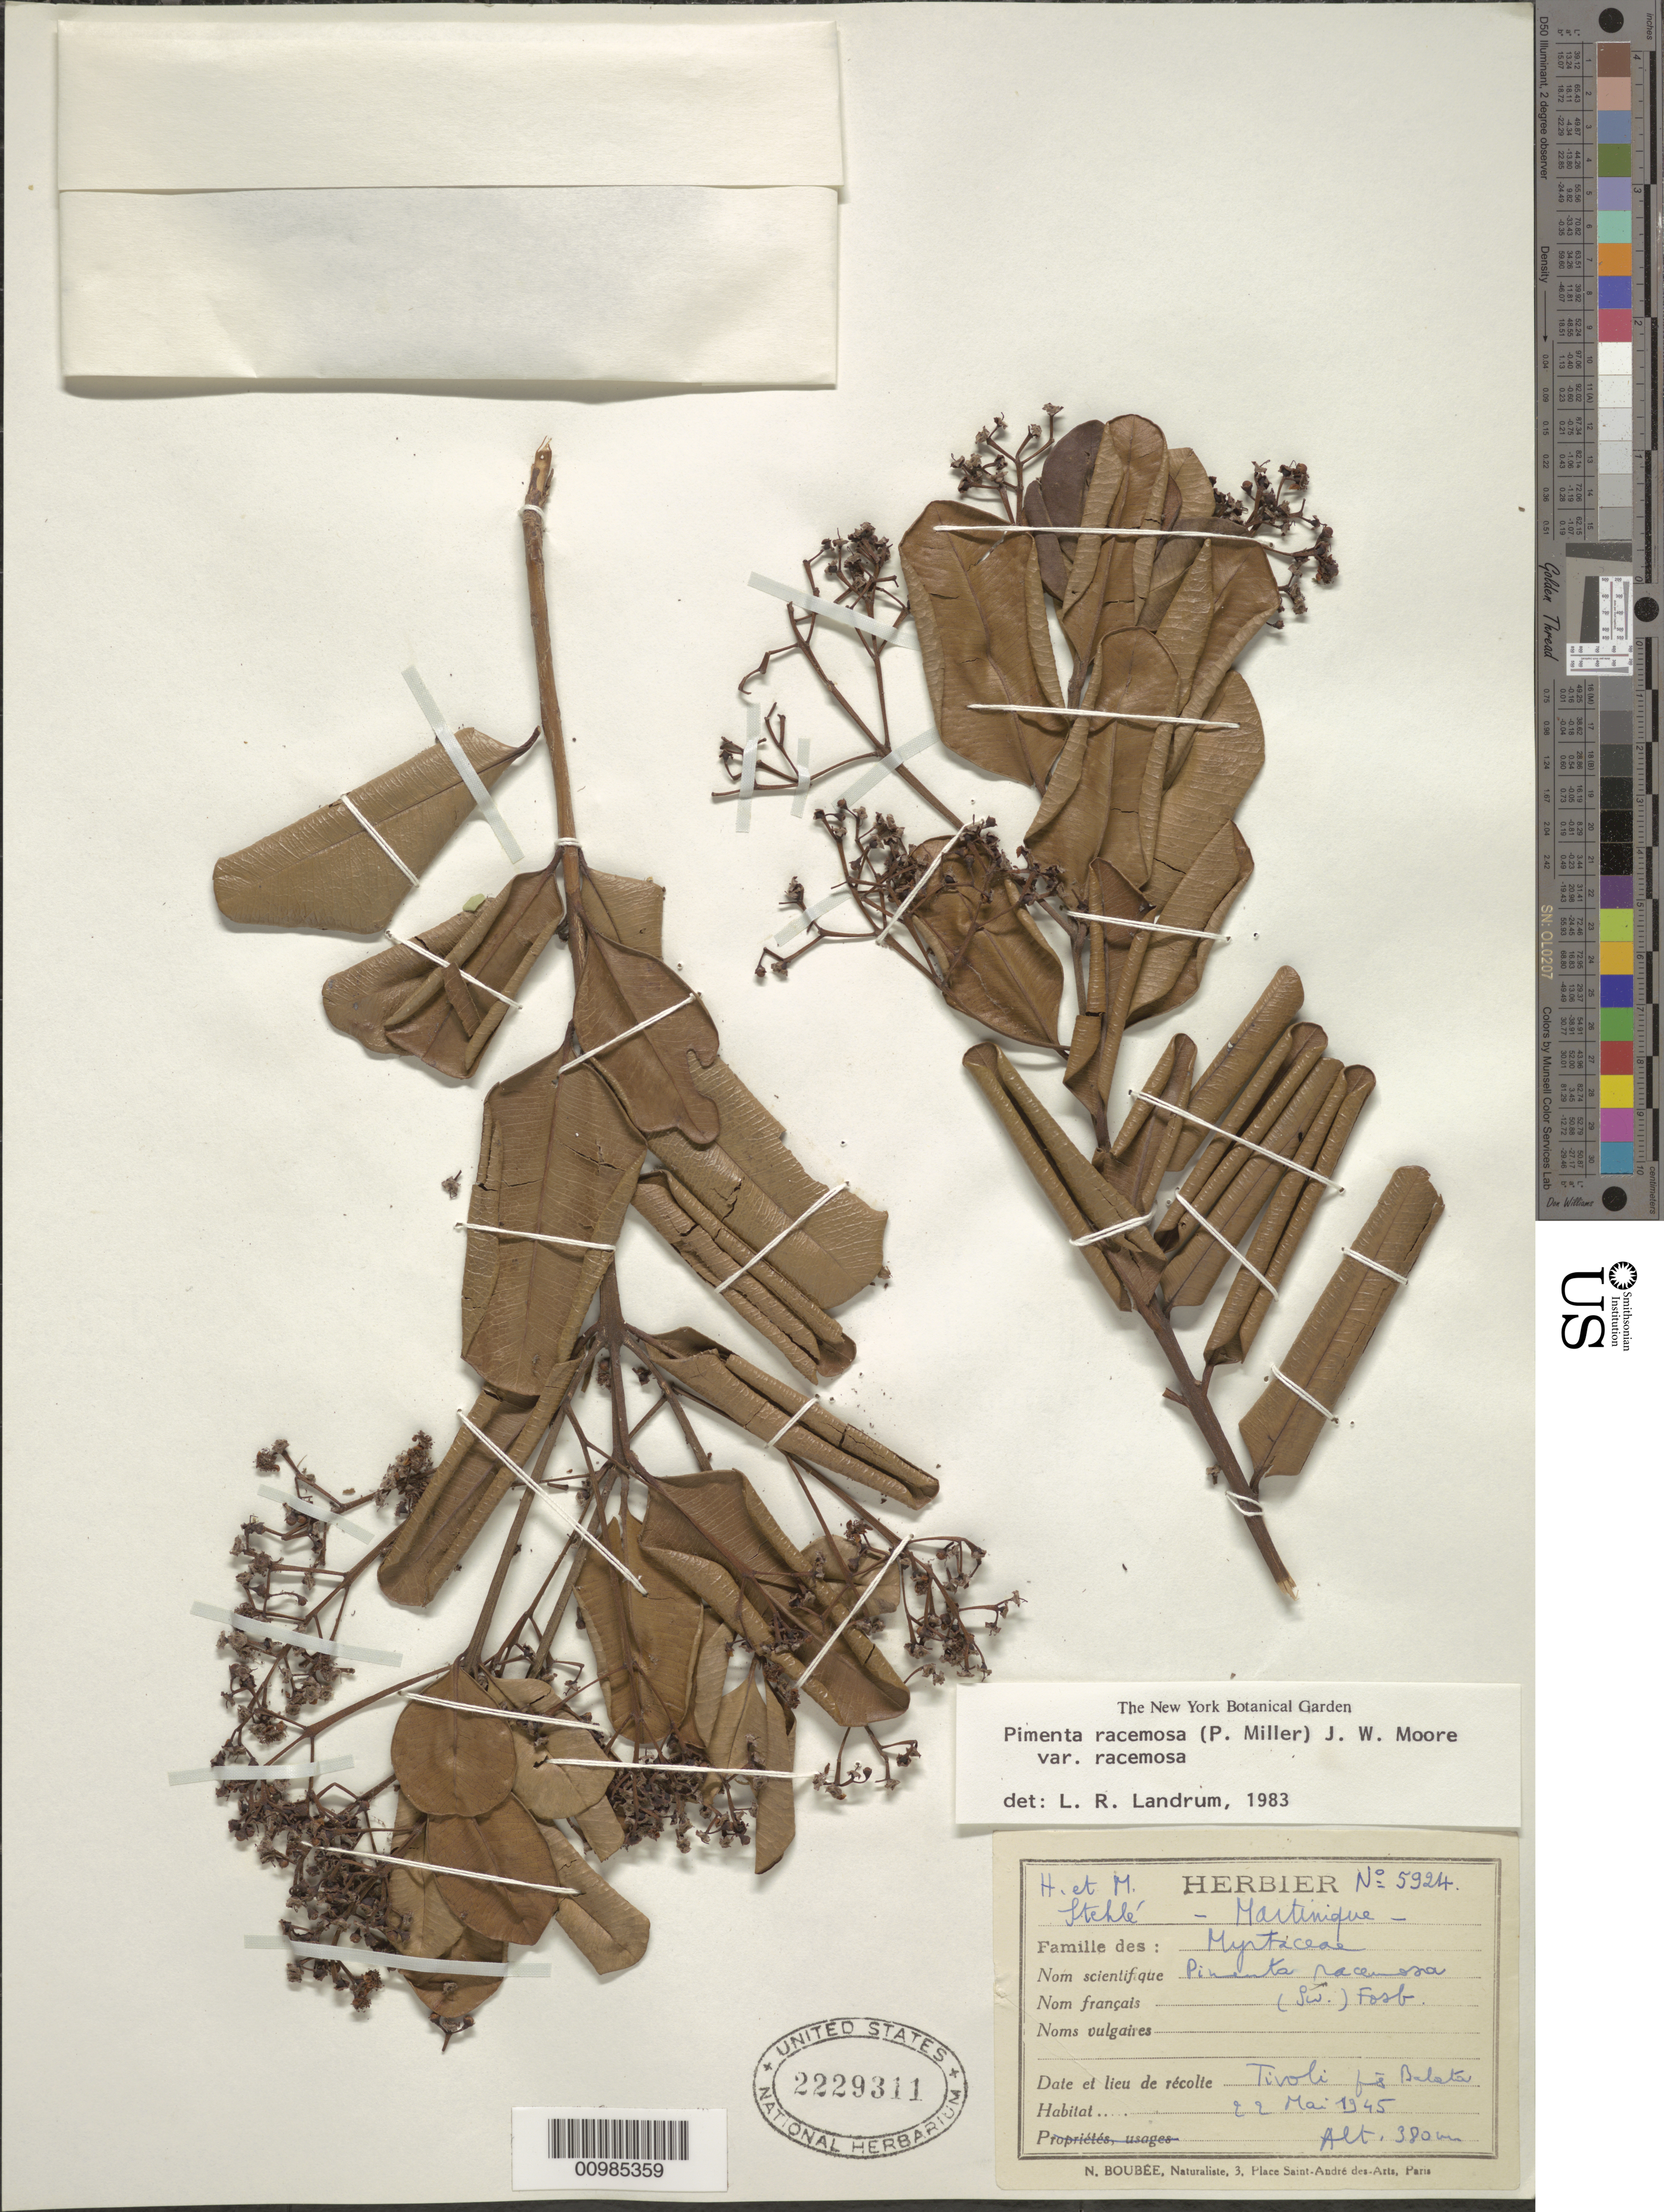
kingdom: Plantae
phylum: Tracheophyta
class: Magnoliopsida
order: Myrtales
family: Myrtaceae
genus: Pimenta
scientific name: Pimenta racemosa var. racemosa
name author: (Mill.) J.W. Moore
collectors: H. Stehlé & M. Stehlé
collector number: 5924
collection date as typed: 22 May 1945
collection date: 1945-05-22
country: Martinique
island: Martinique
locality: Tivoli - Balata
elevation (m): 380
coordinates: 0 N, 0 E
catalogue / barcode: US 2229311